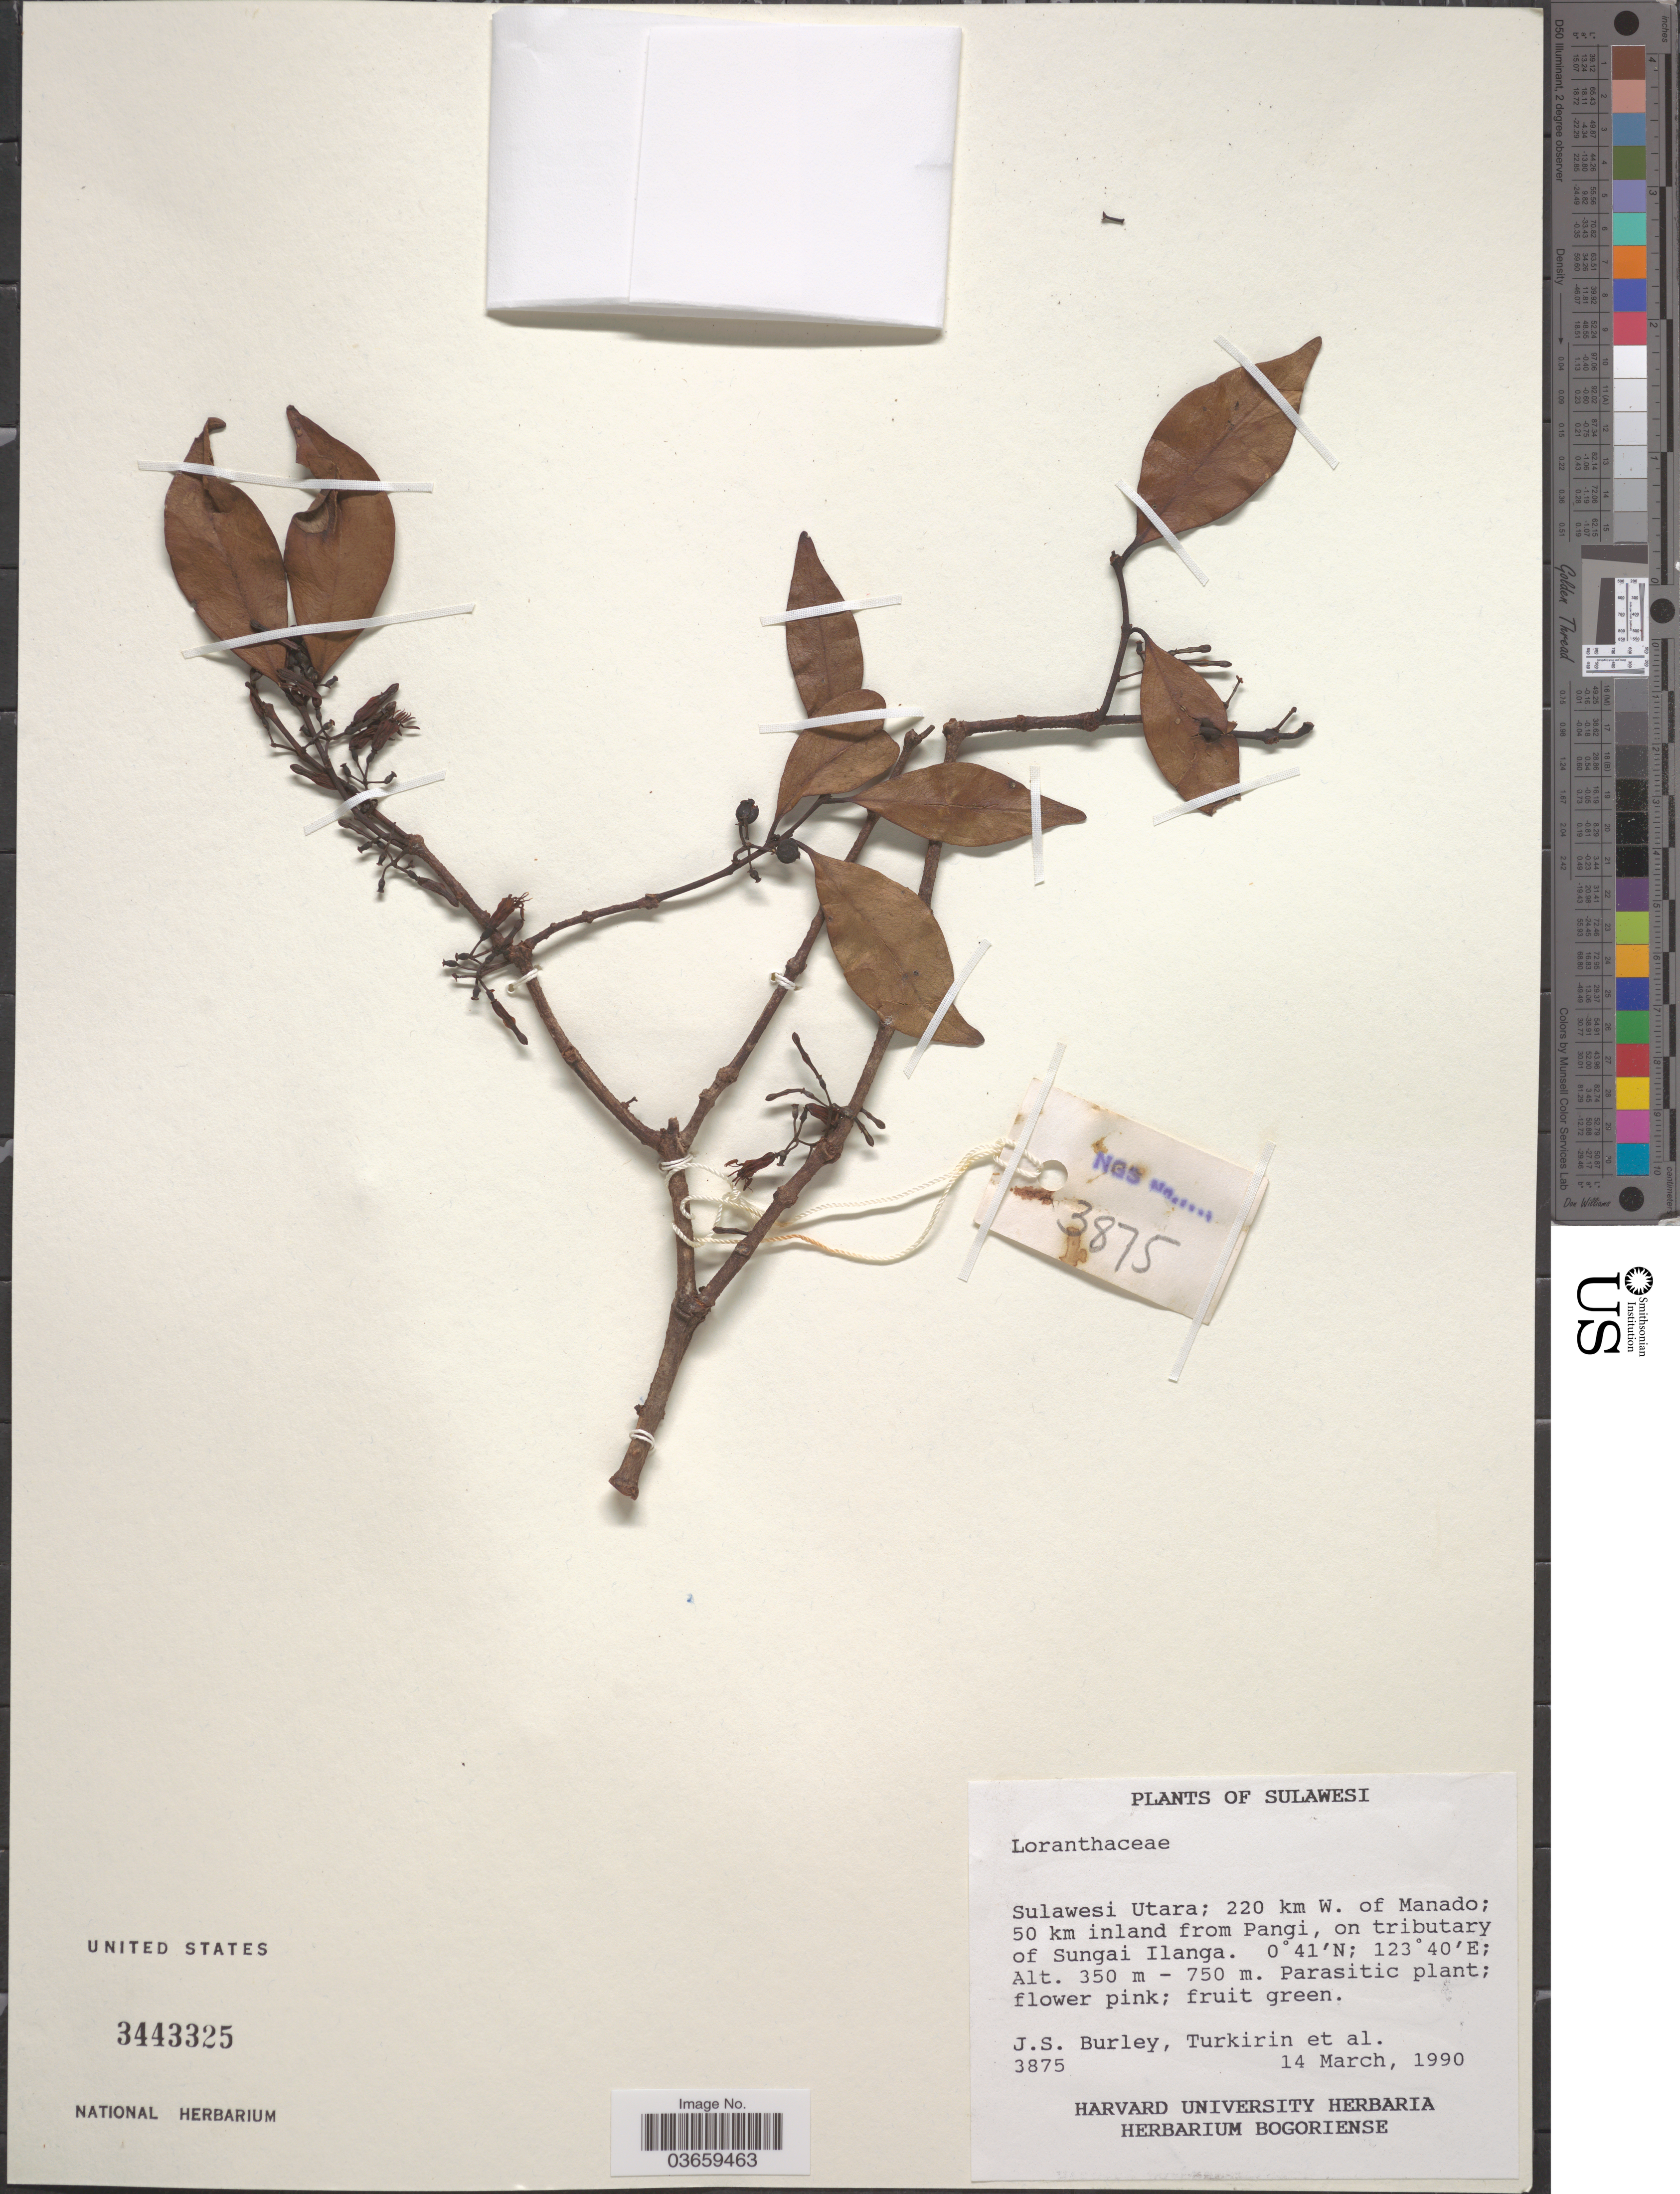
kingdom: Plantae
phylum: Tracheophyta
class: Magnoliopsida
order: Santalales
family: Loranthaceae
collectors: J. S. Burley, -. Turkirin & et al.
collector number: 3875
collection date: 1990-03-14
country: Indonesia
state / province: Sulawesi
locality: Utara; 2220 km W. of Manado; 50 km inland from Pangi, on tributary on Sungai Ilanga.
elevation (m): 350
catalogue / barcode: US 3443325